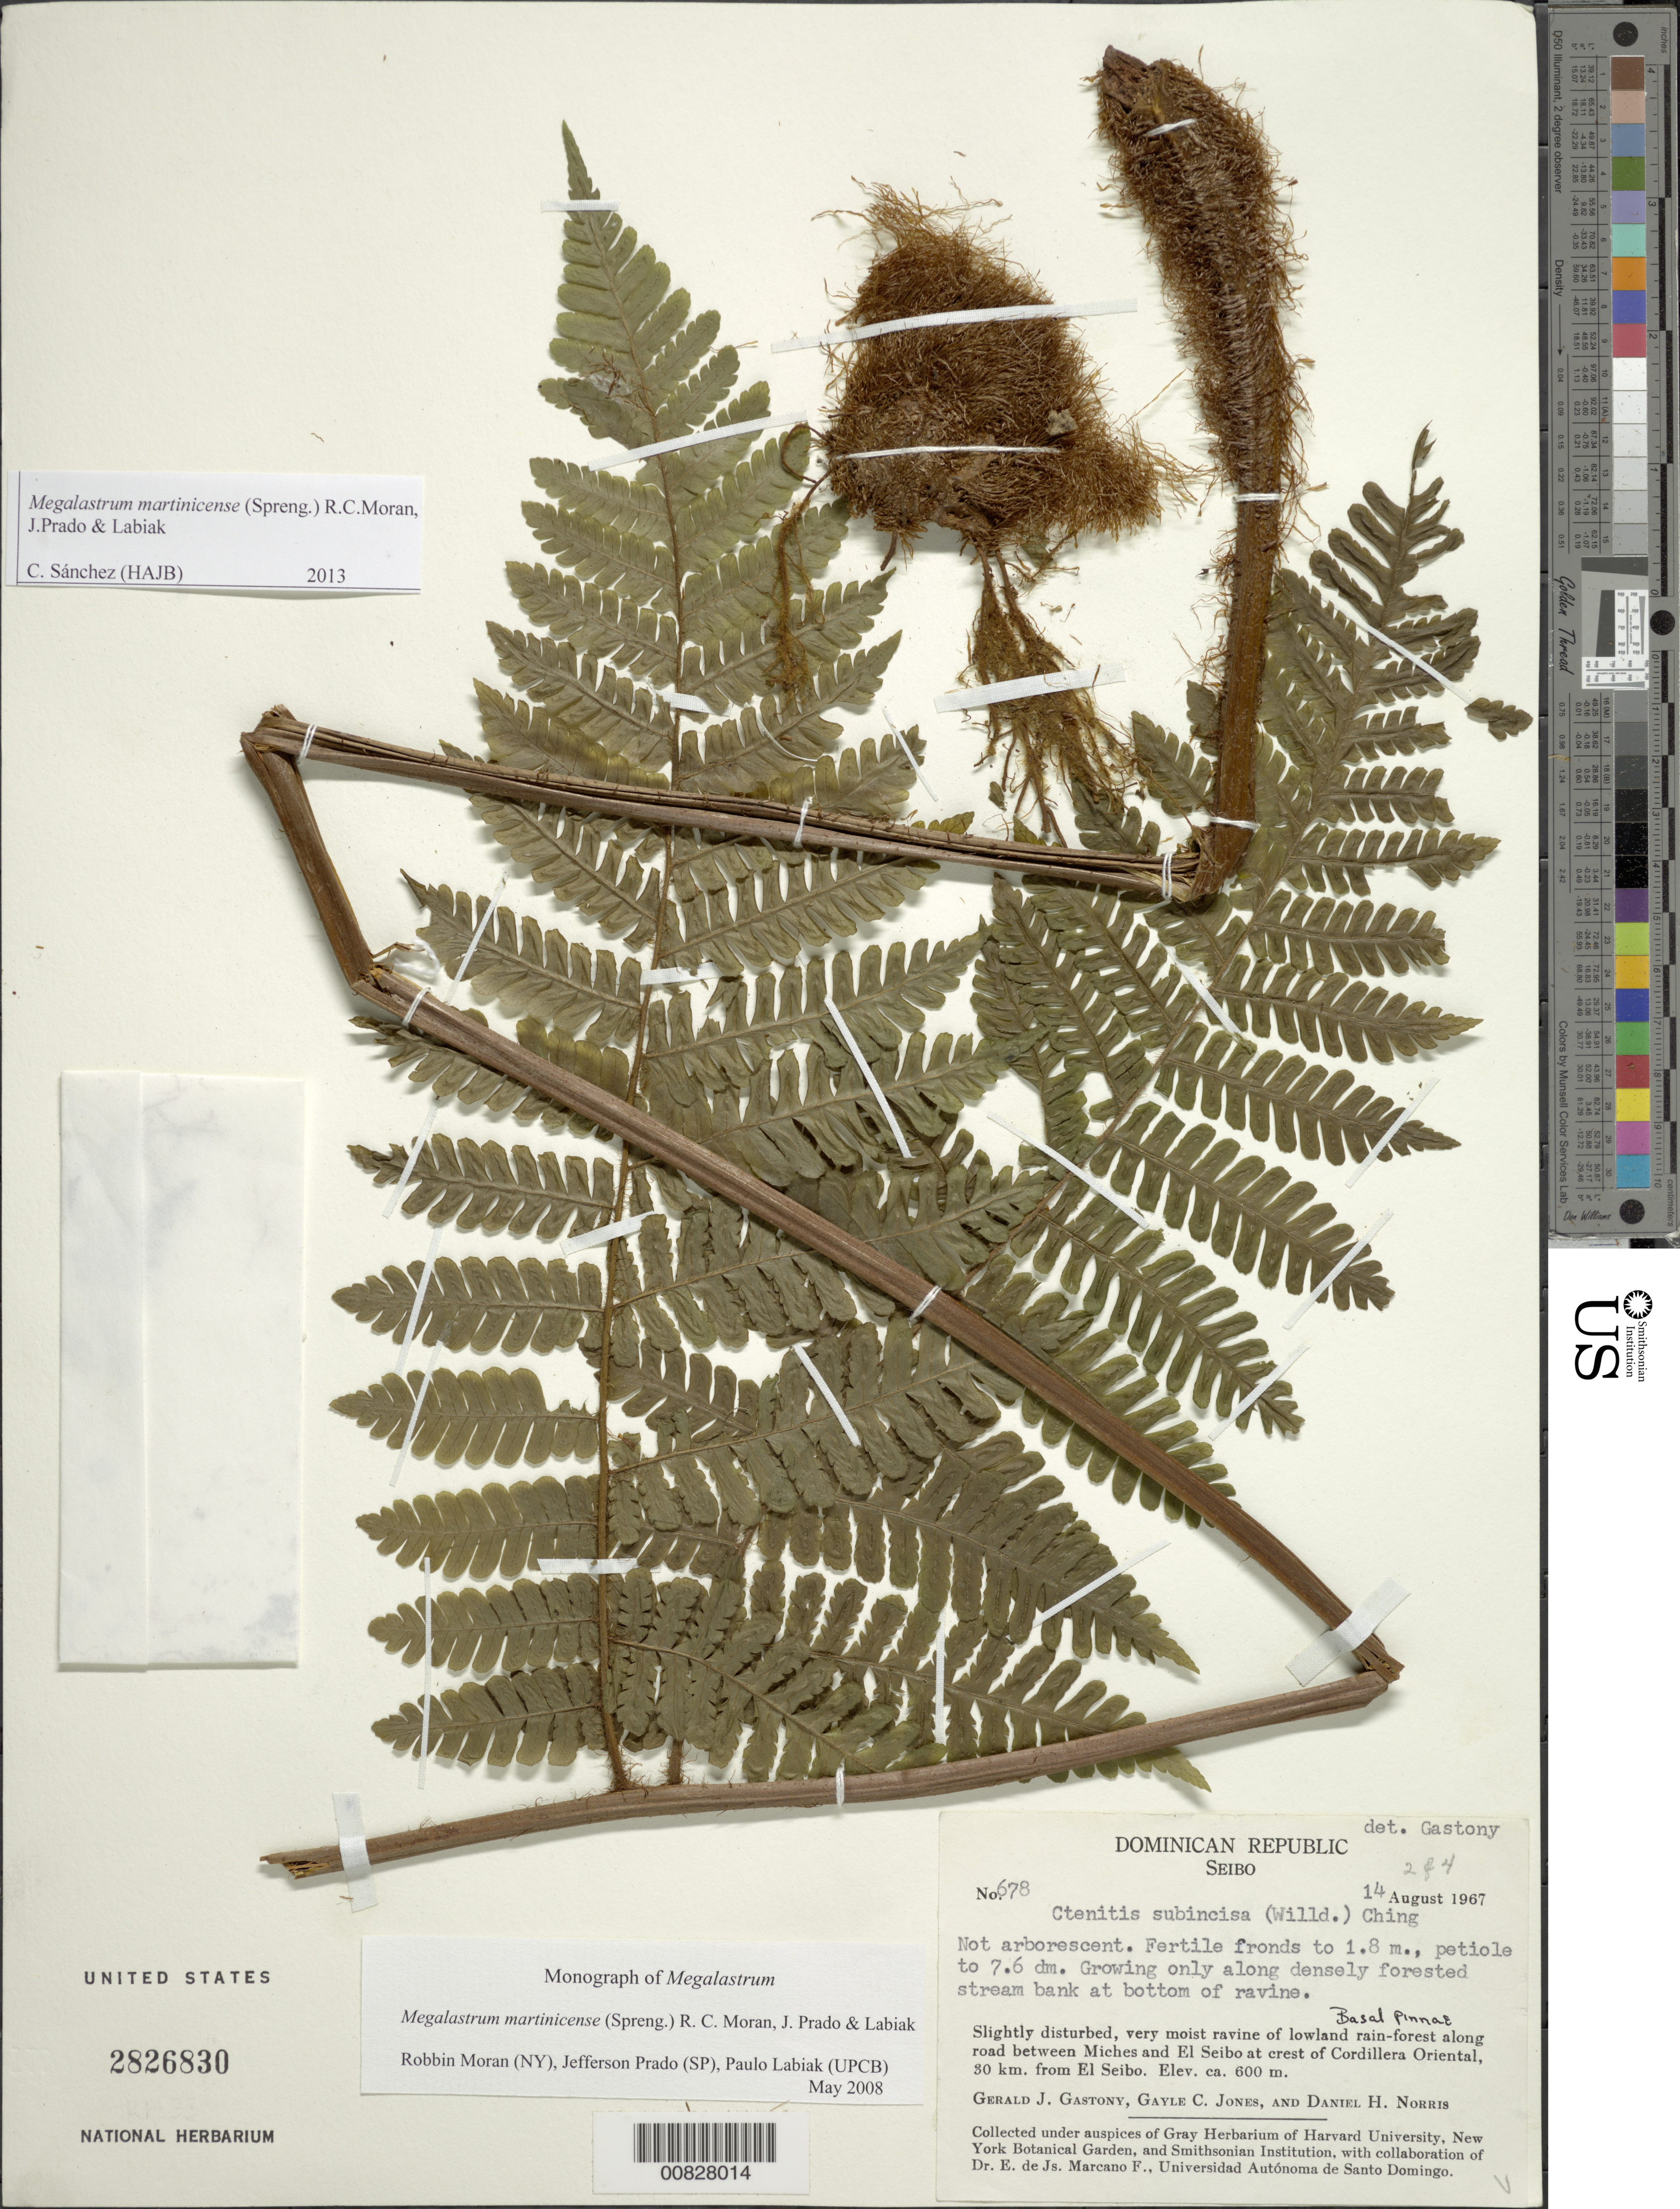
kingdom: Plantae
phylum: Tracheophyta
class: Polypodiopsida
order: Polypodiales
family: Dryopteridaceae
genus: Megalastrum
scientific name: Megalastrum martinicense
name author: (Spreng.) R.C. Moran et al.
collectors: G. Gastony, G. C. Jones & D. H. Norris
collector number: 678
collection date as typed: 14 Aug 1967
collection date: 1967-08-14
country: Dominican Republic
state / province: El Seibo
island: Hispaniola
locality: Miches to El Seibo road, Cordillera Oriental, 30 km from El Seibo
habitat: Slightly disturbed, very moist ravine, lowland rainforest; growing only along dense forested stream bank at bottom of ravine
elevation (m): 600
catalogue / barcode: US 2826830